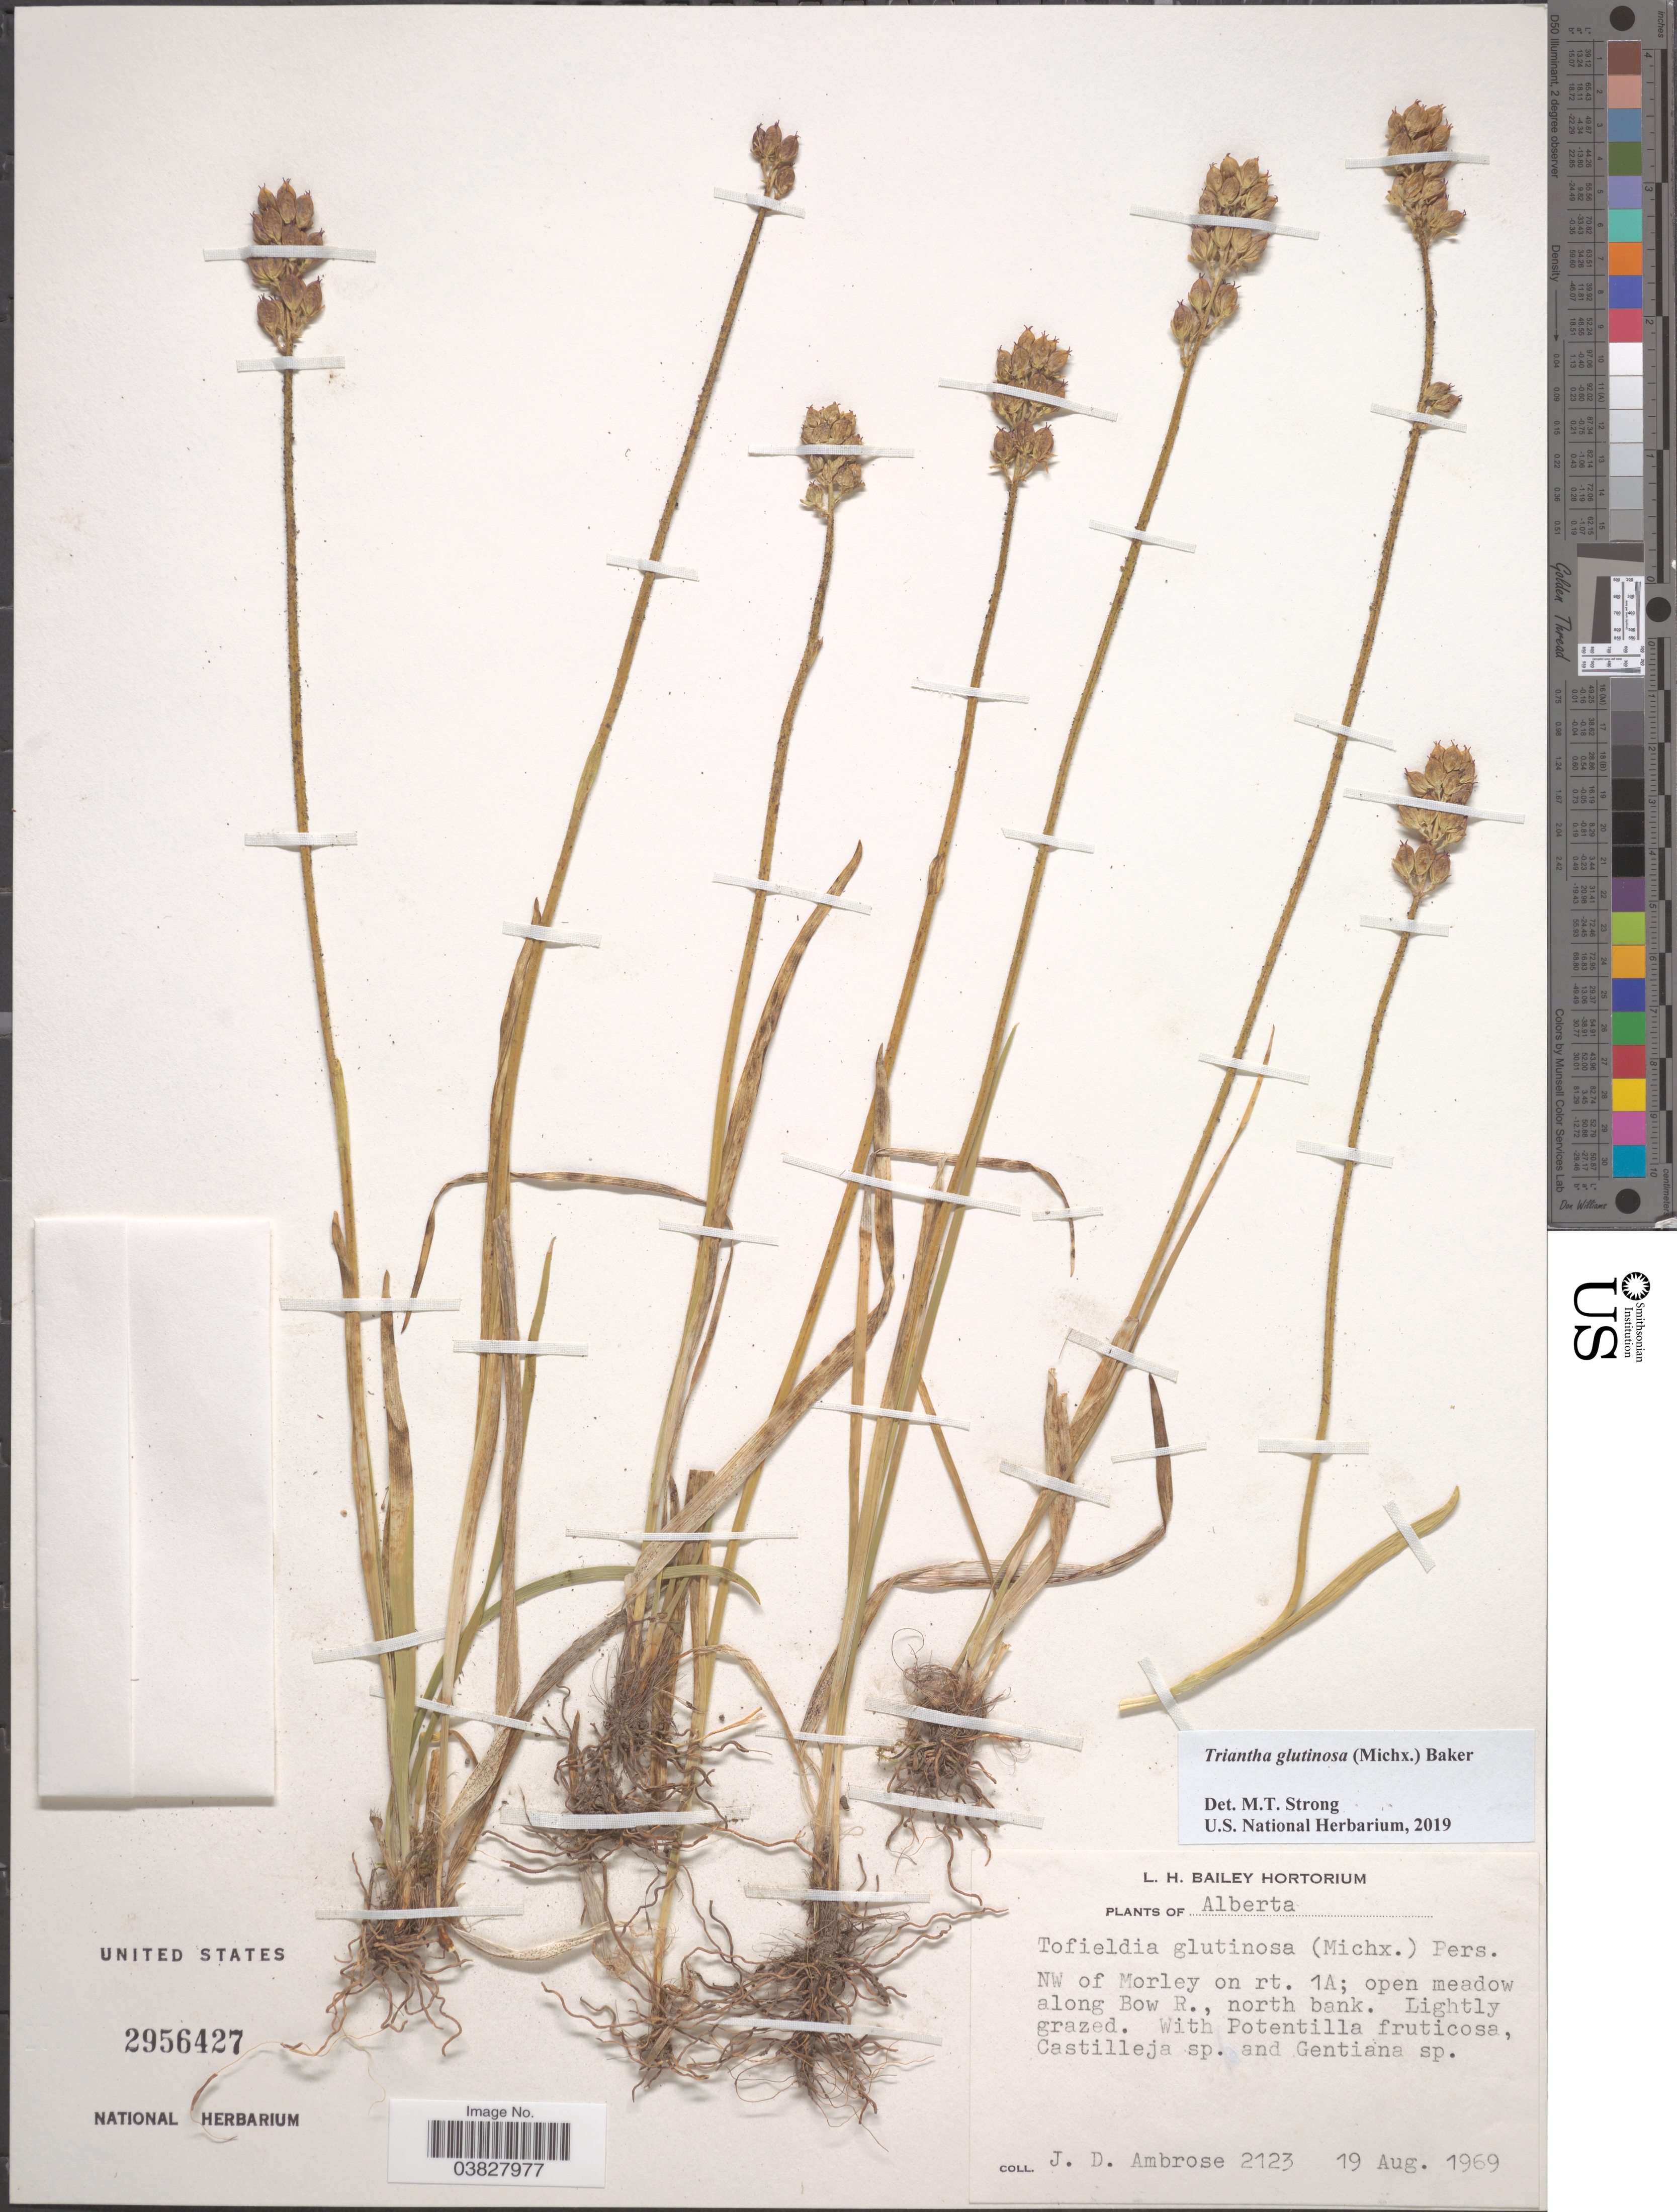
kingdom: Plantae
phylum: Tracheophyta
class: Liliopsida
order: Alismatales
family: Tofieldiaceae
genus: Triantha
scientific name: Triantha glutinosa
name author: (Michx.) Baker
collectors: J. D. Ambrose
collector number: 2123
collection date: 1969-08-19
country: Canada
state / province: Alberta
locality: NW of Morley on rt. 1A; open meadow along Bow R., north bank.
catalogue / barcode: US 2956427